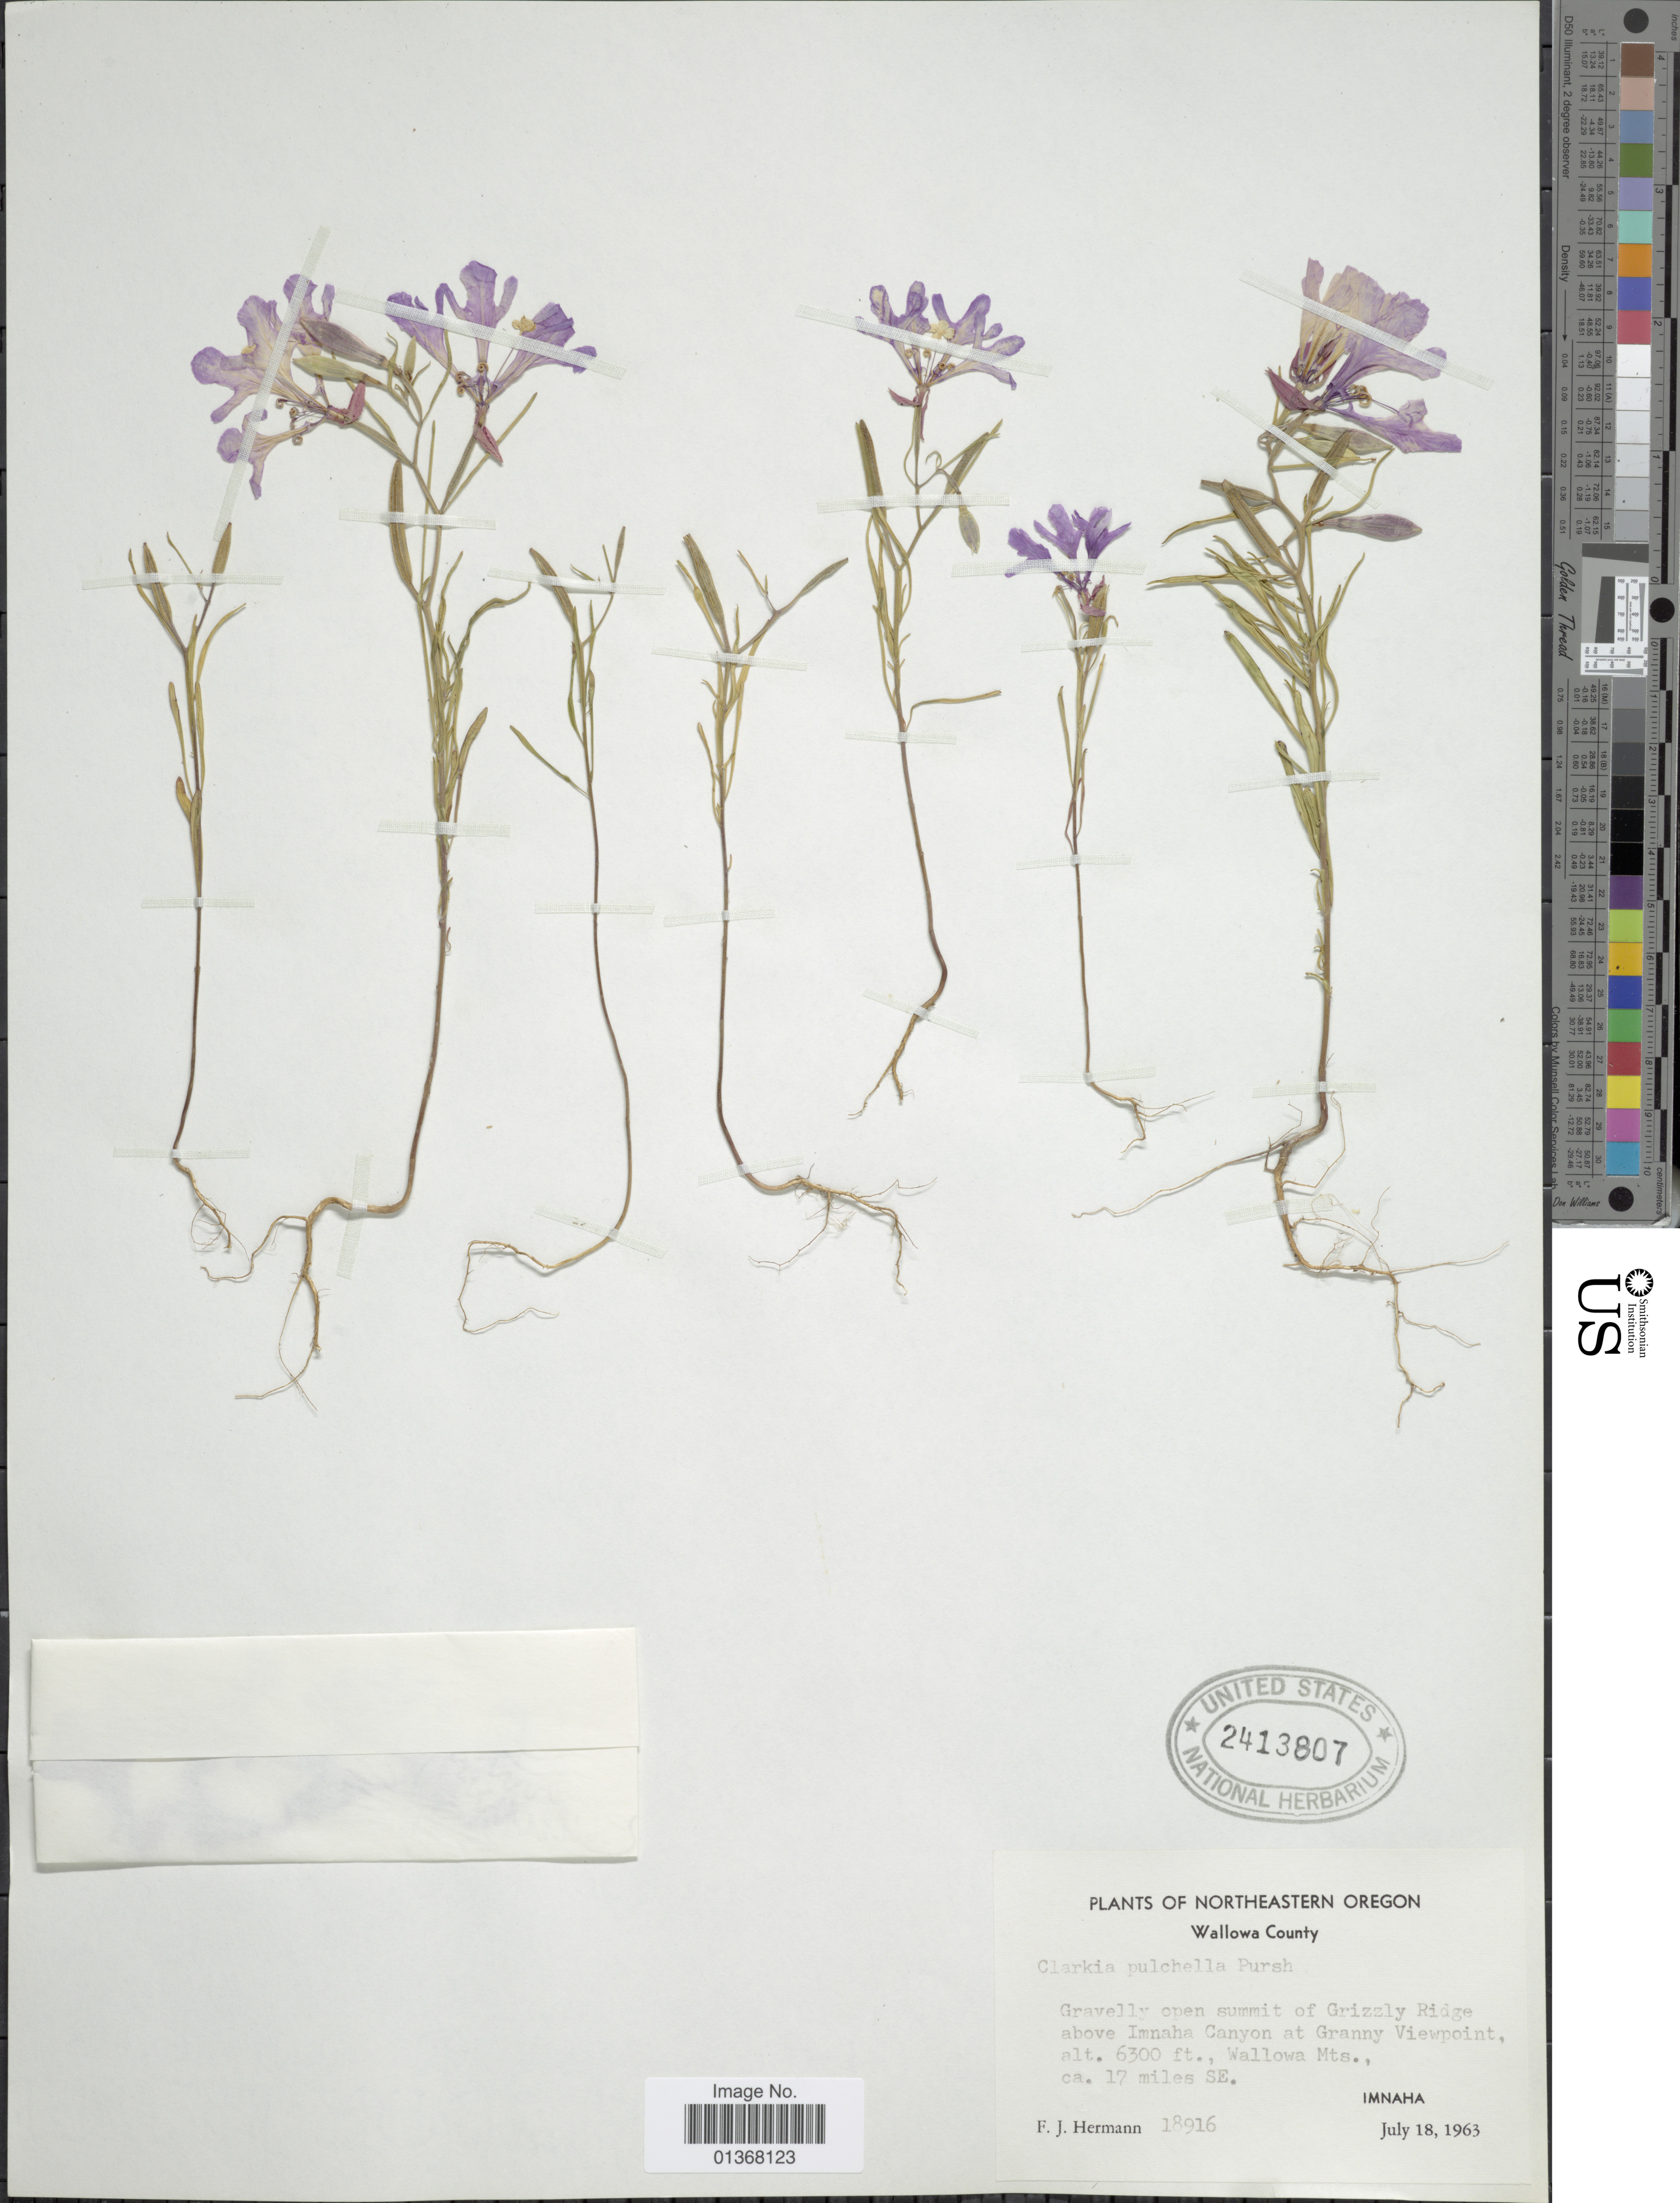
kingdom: Plantae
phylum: Tracheophyta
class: Magnoliopsida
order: Myrtales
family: Onagraceae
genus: Clarkia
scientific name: Clarkia pulchella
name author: Pursh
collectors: F. J. Hermann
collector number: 18916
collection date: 1963-07-18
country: United States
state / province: Oregon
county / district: Wallowa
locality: Northeastern Oregon, Wallowa County, Gravelly open summit of Grizzly Ridge above Imnaha Canyon at Granny Viewpoint, Wallowa Mts., ca. 17 miles SE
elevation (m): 1920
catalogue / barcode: US 2413807